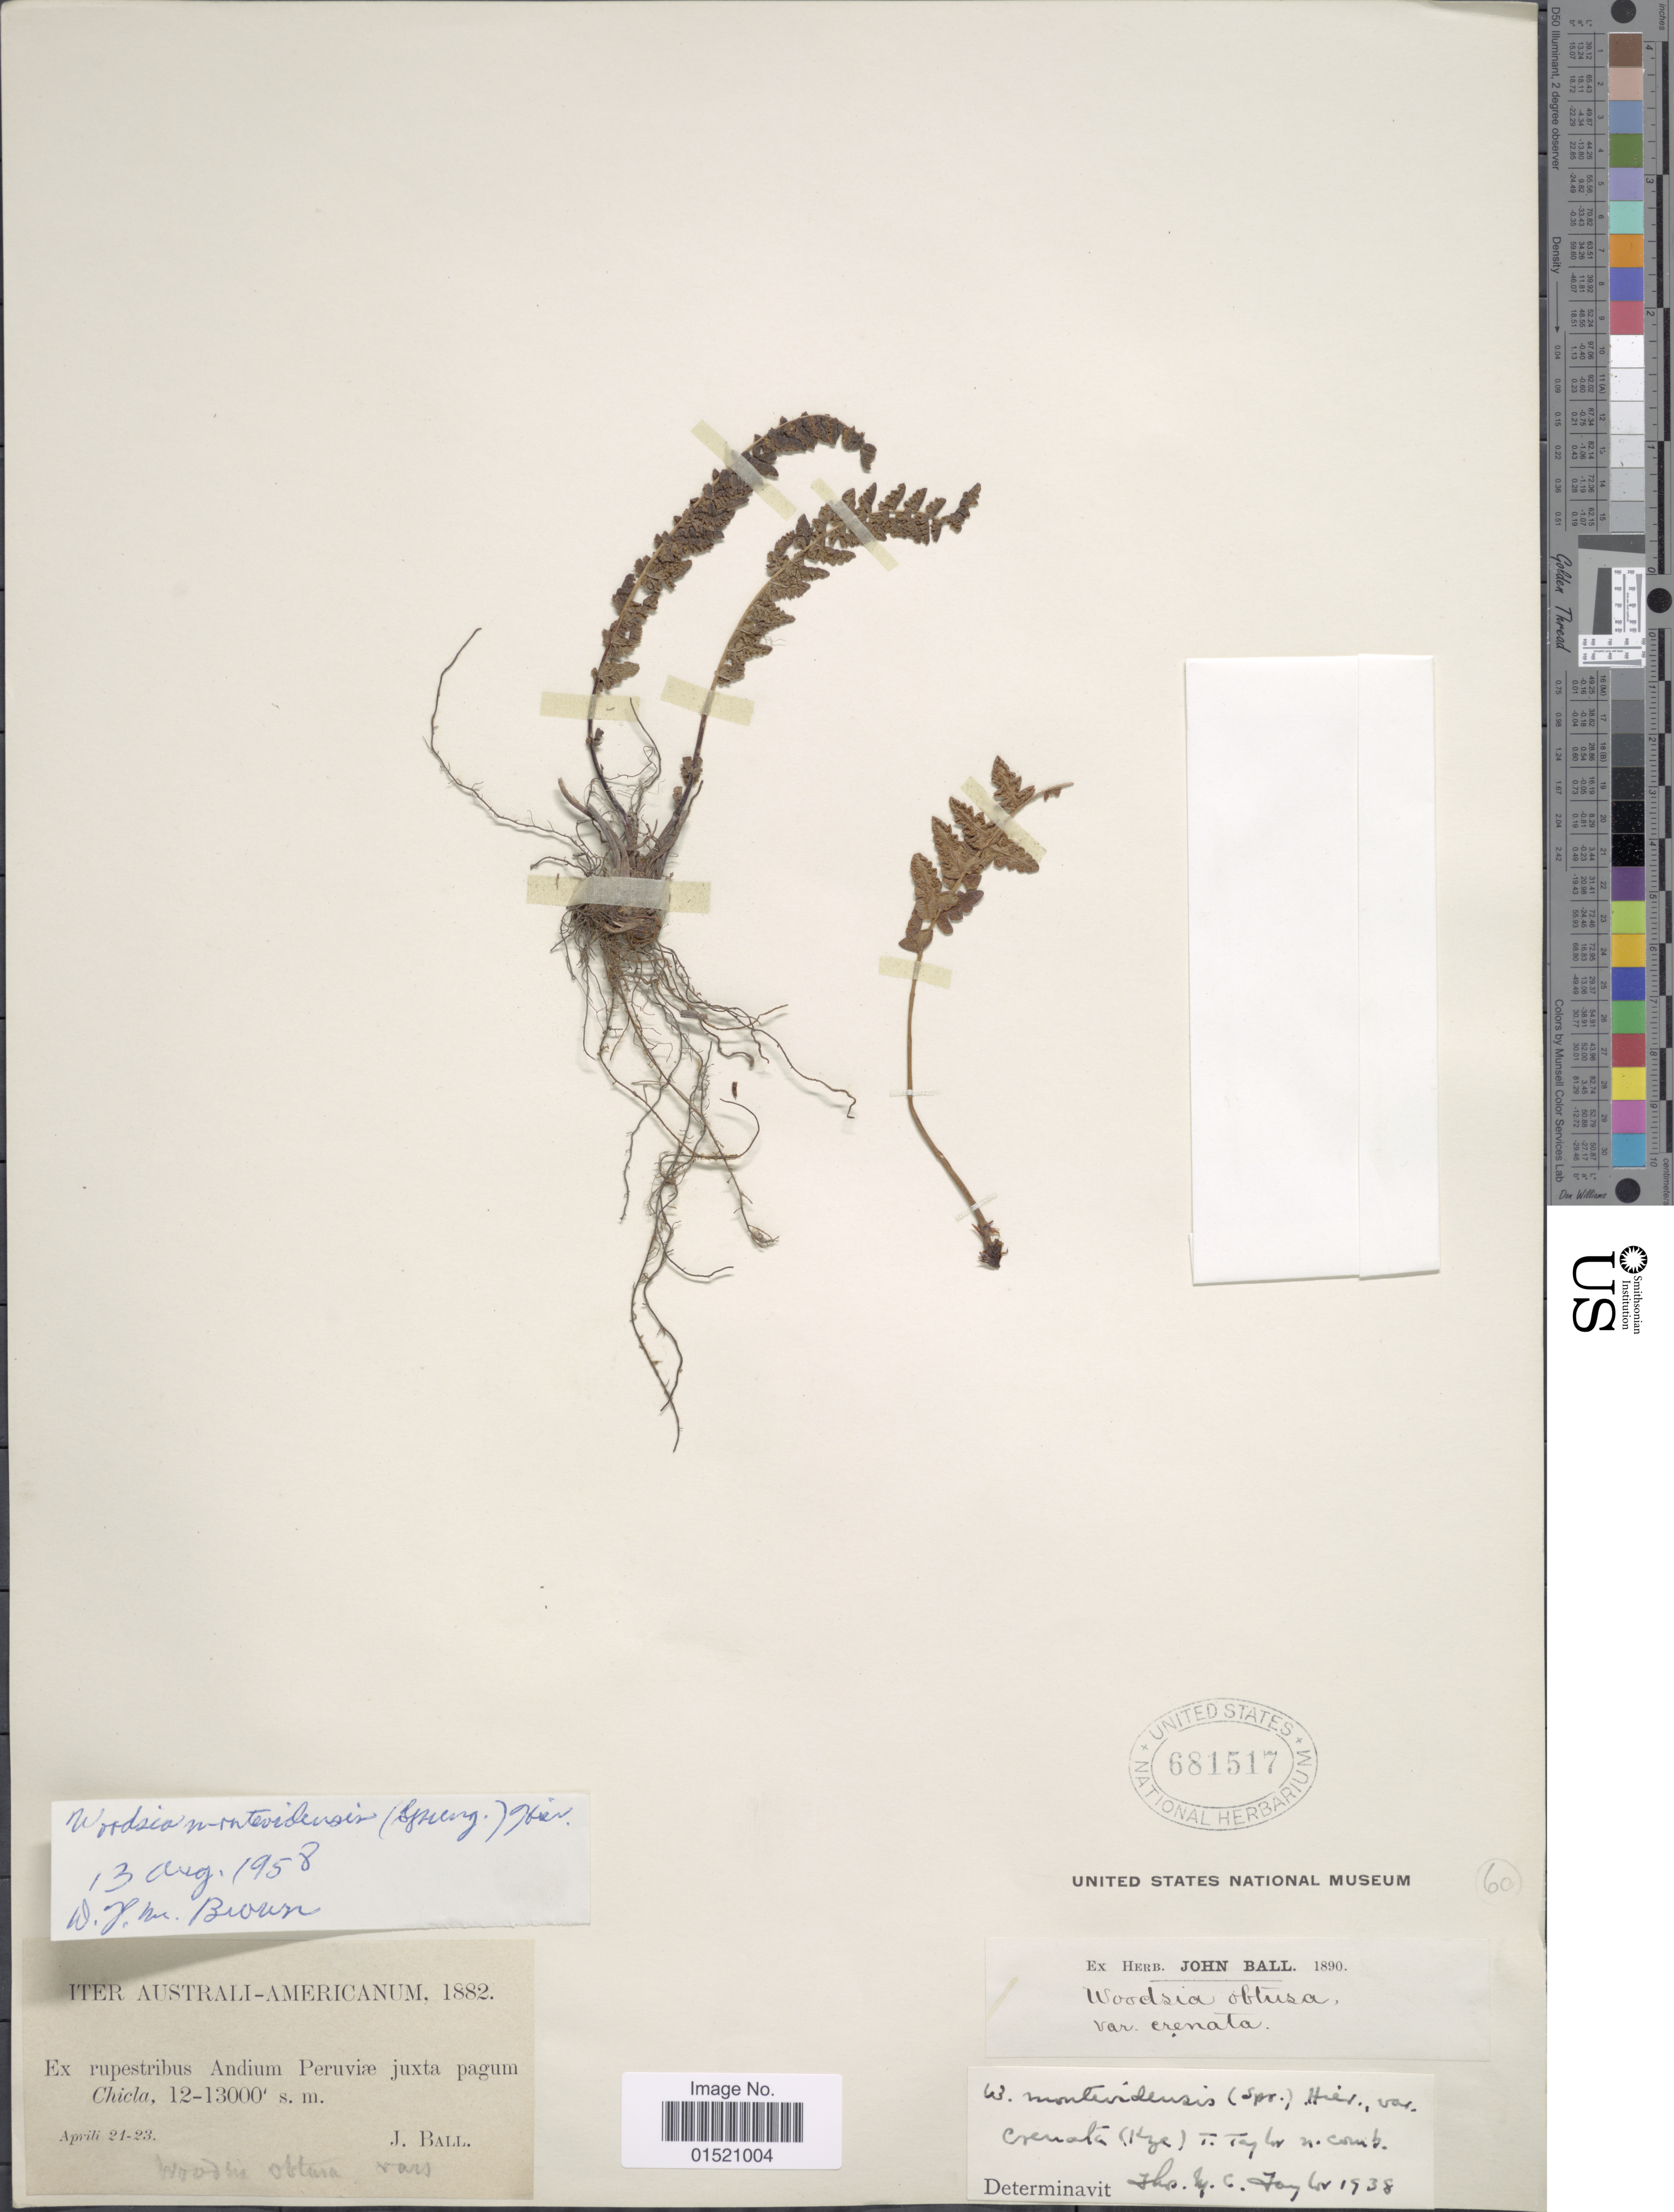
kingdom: Plantae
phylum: Tracheophyta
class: Polypodiopsida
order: Polypodiales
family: Woodsiaceae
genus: Woodsia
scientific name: Woodsia montevidensis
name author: (Spreng.) Hieron.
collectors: J. Ball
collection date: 1882-04-21/1882-04-23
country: Peru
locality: Chicla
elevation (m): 3658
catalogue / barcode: US 681517